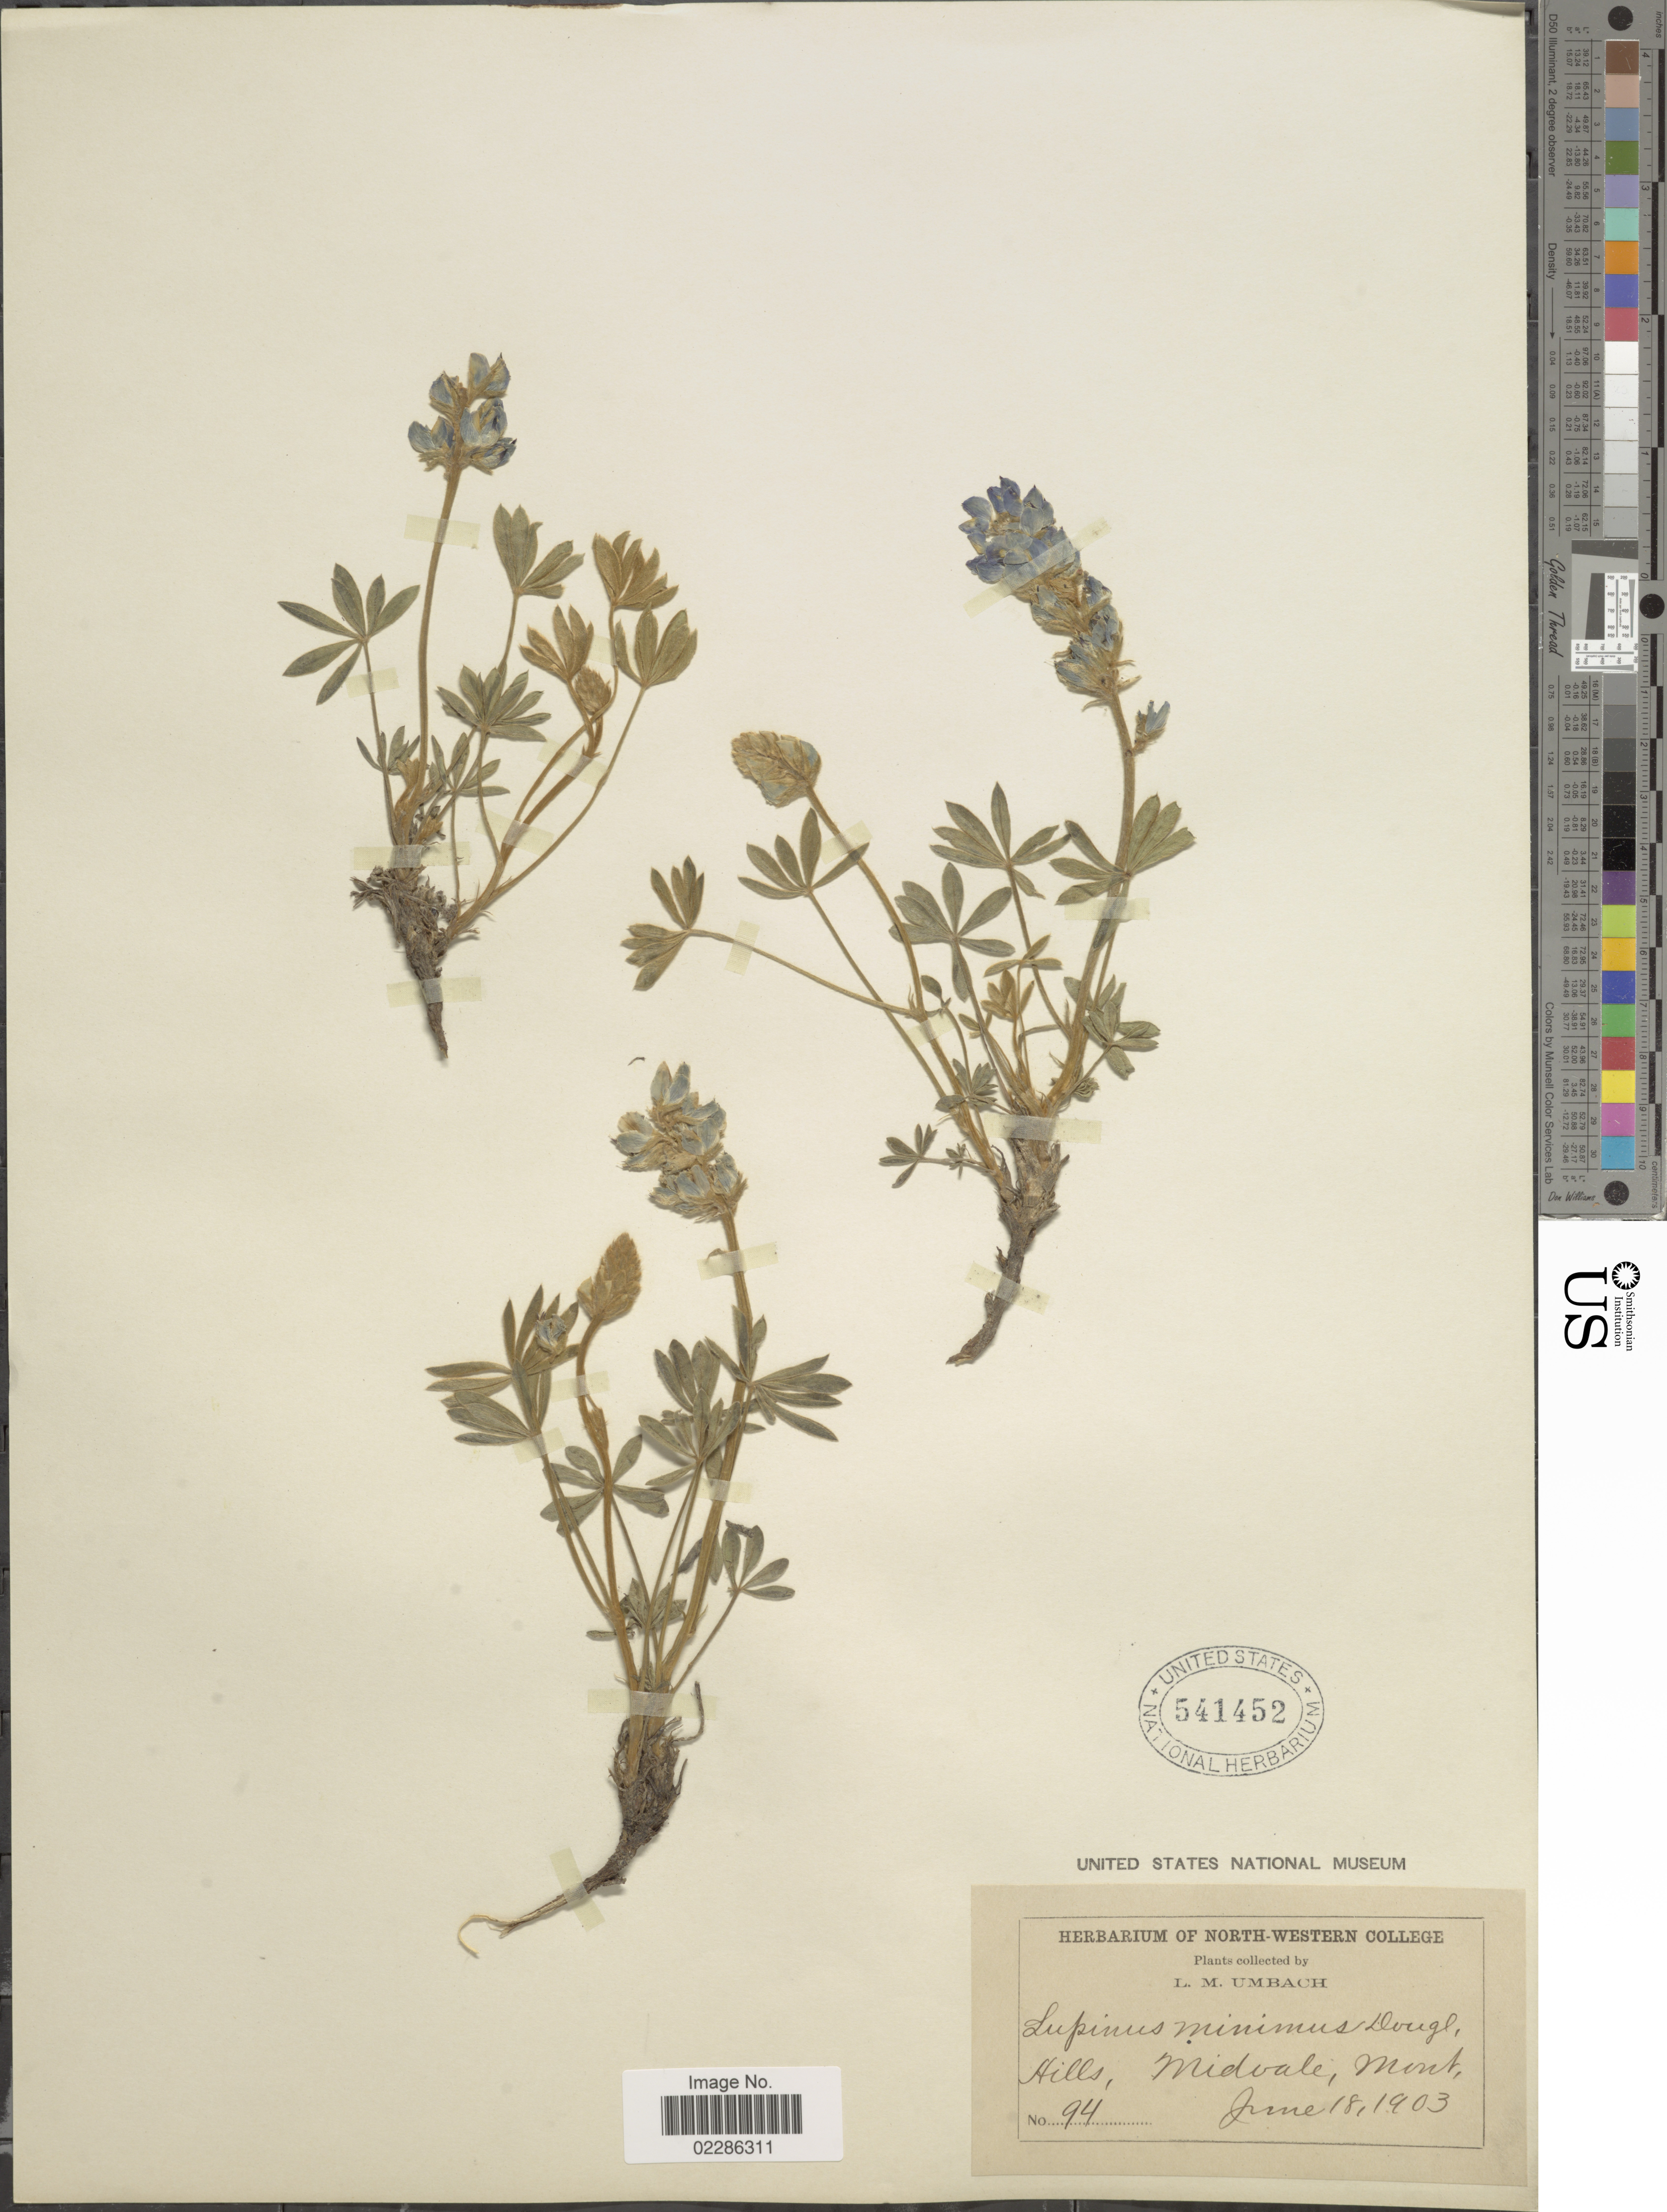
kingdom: Plantae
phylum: Tracheophyta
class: Magnoliopsida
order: Fabales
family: Fabaceae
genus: Lupinus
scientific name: Lupinus minimus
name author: Douglas ex G. Don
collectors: L. M. Umbach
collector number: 94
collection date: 1903-06-18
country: United States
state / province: Montana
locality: Hills, Midvale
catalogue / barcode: US 541452